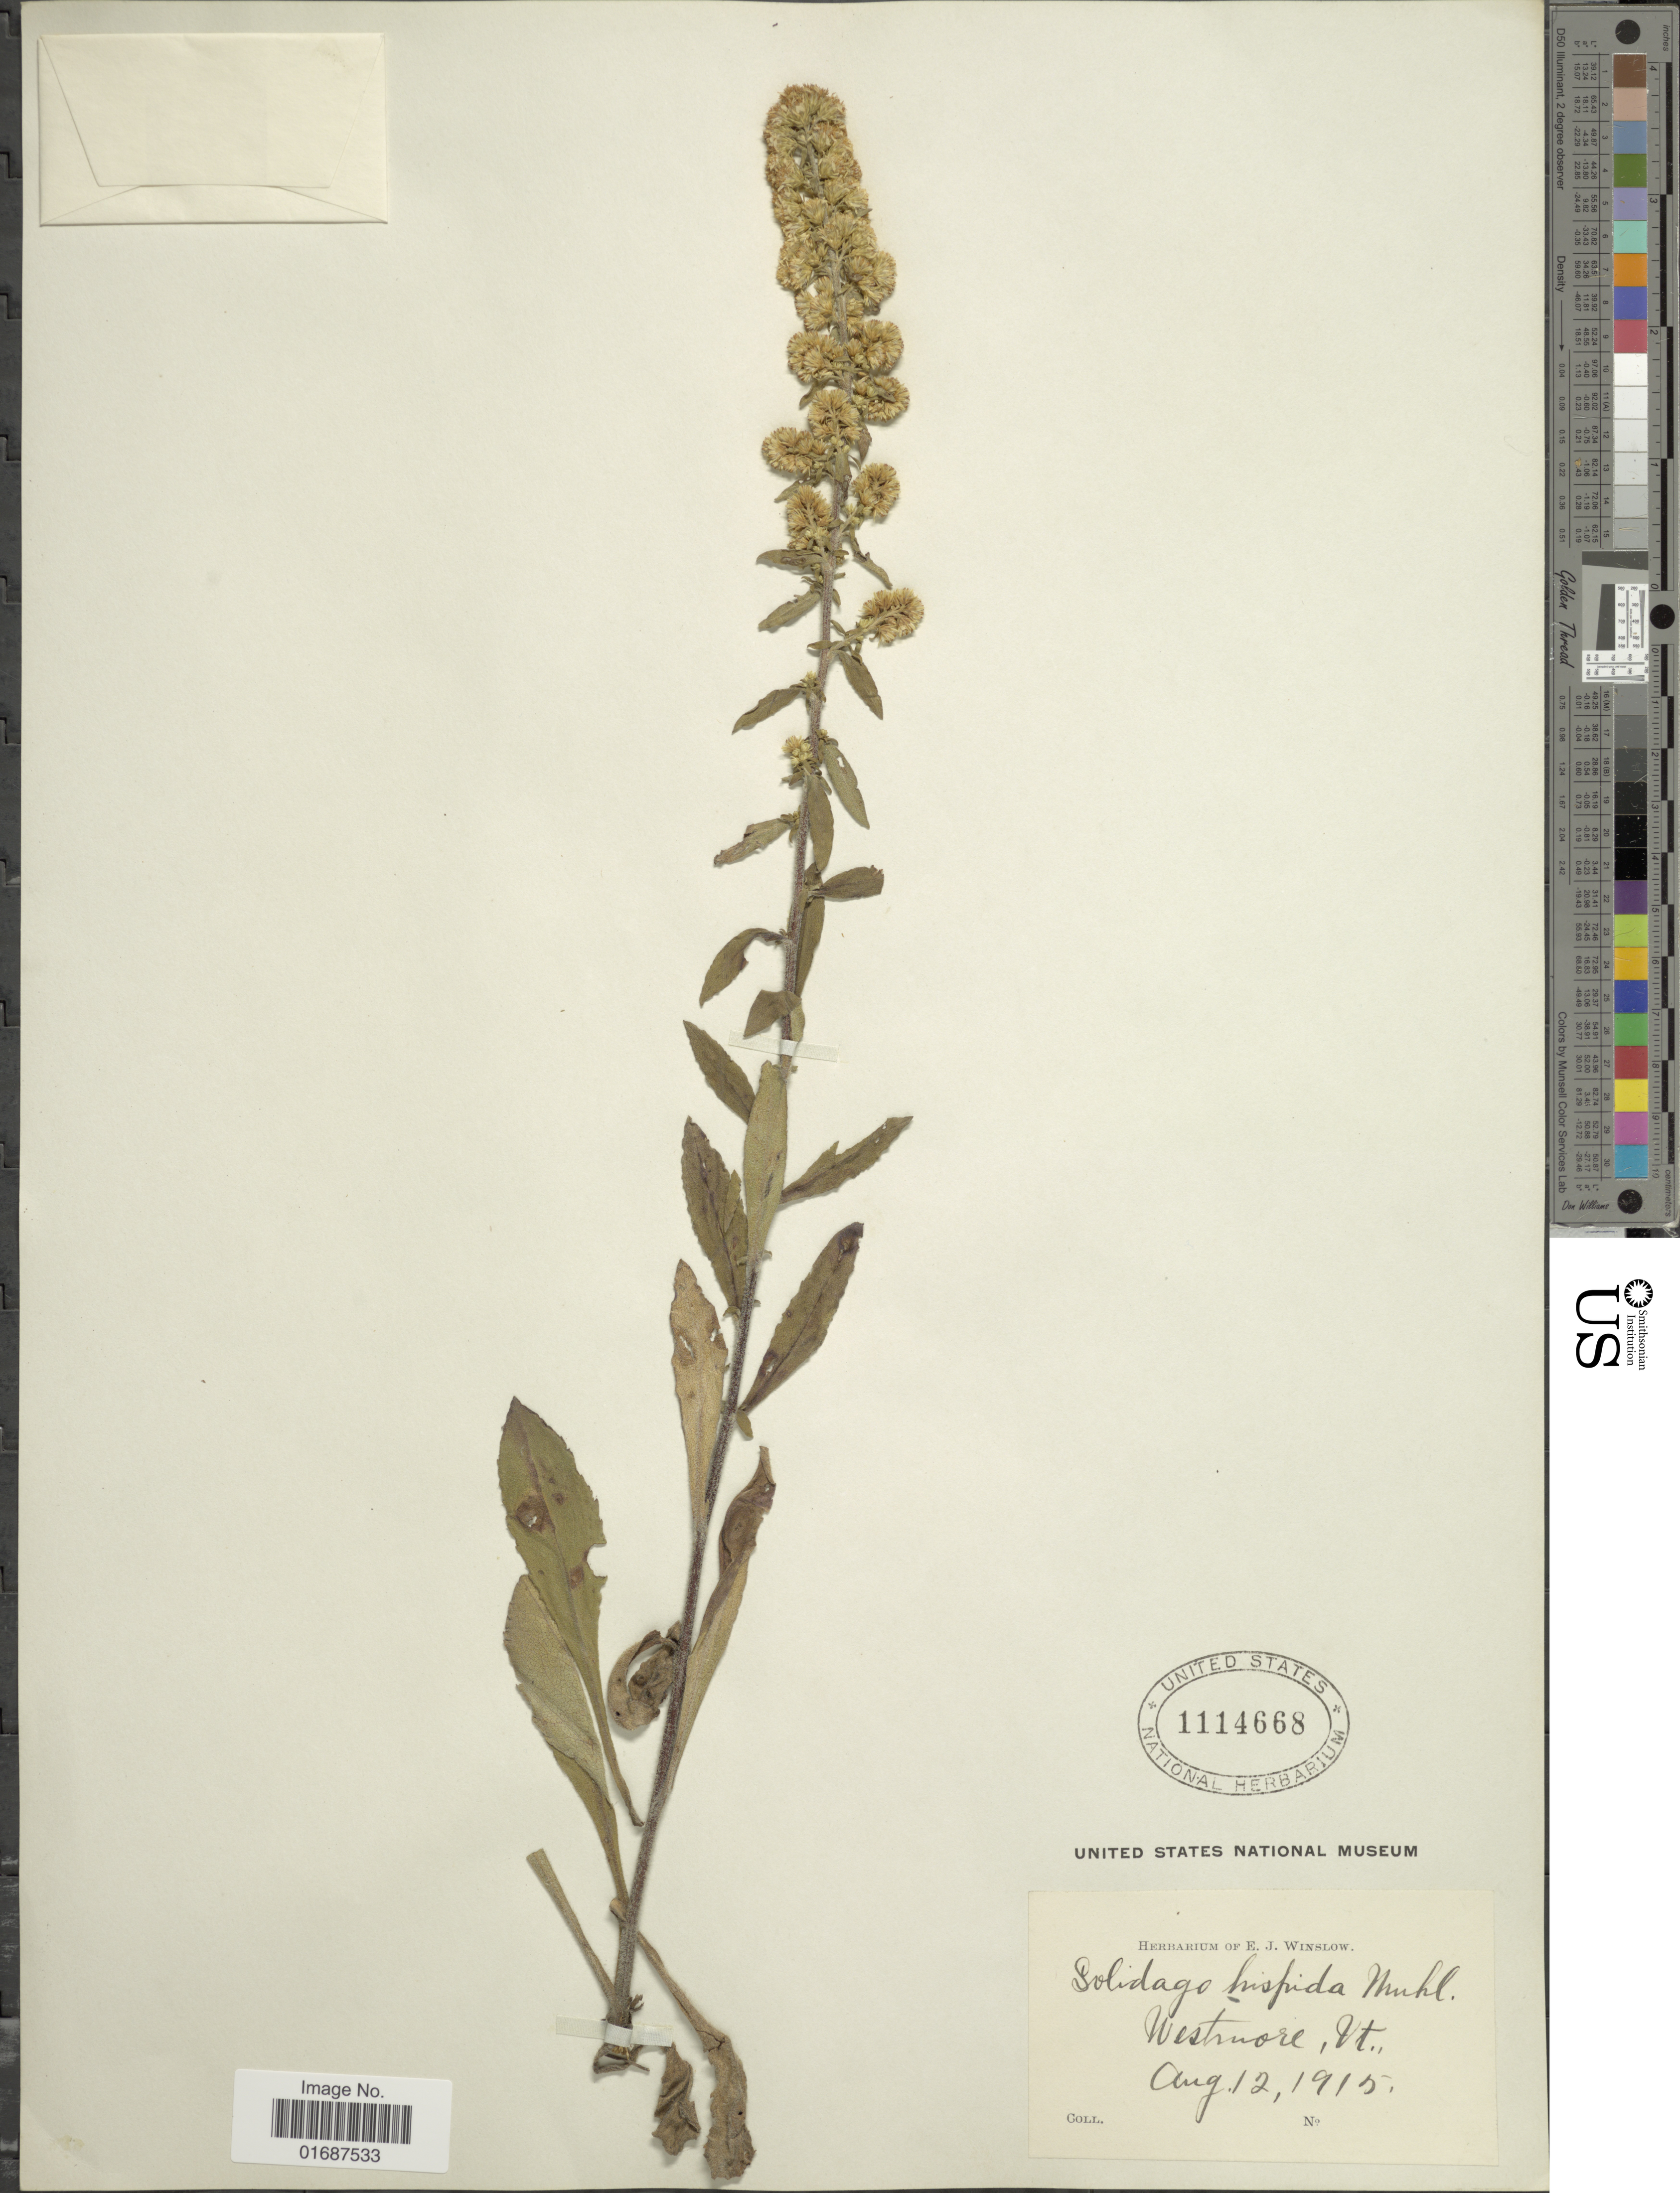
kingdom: Plantae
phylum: Tracheophyta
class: Magnoliopsida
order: Asterales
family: Asteraceae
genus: Solidago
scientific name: Solidago hispida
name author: Muhl. ex Willd.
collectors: ex herb. E. J. Winslow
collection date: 1915-08-12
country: United States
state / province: Vermont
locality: Westmore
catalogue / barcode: US 1114668